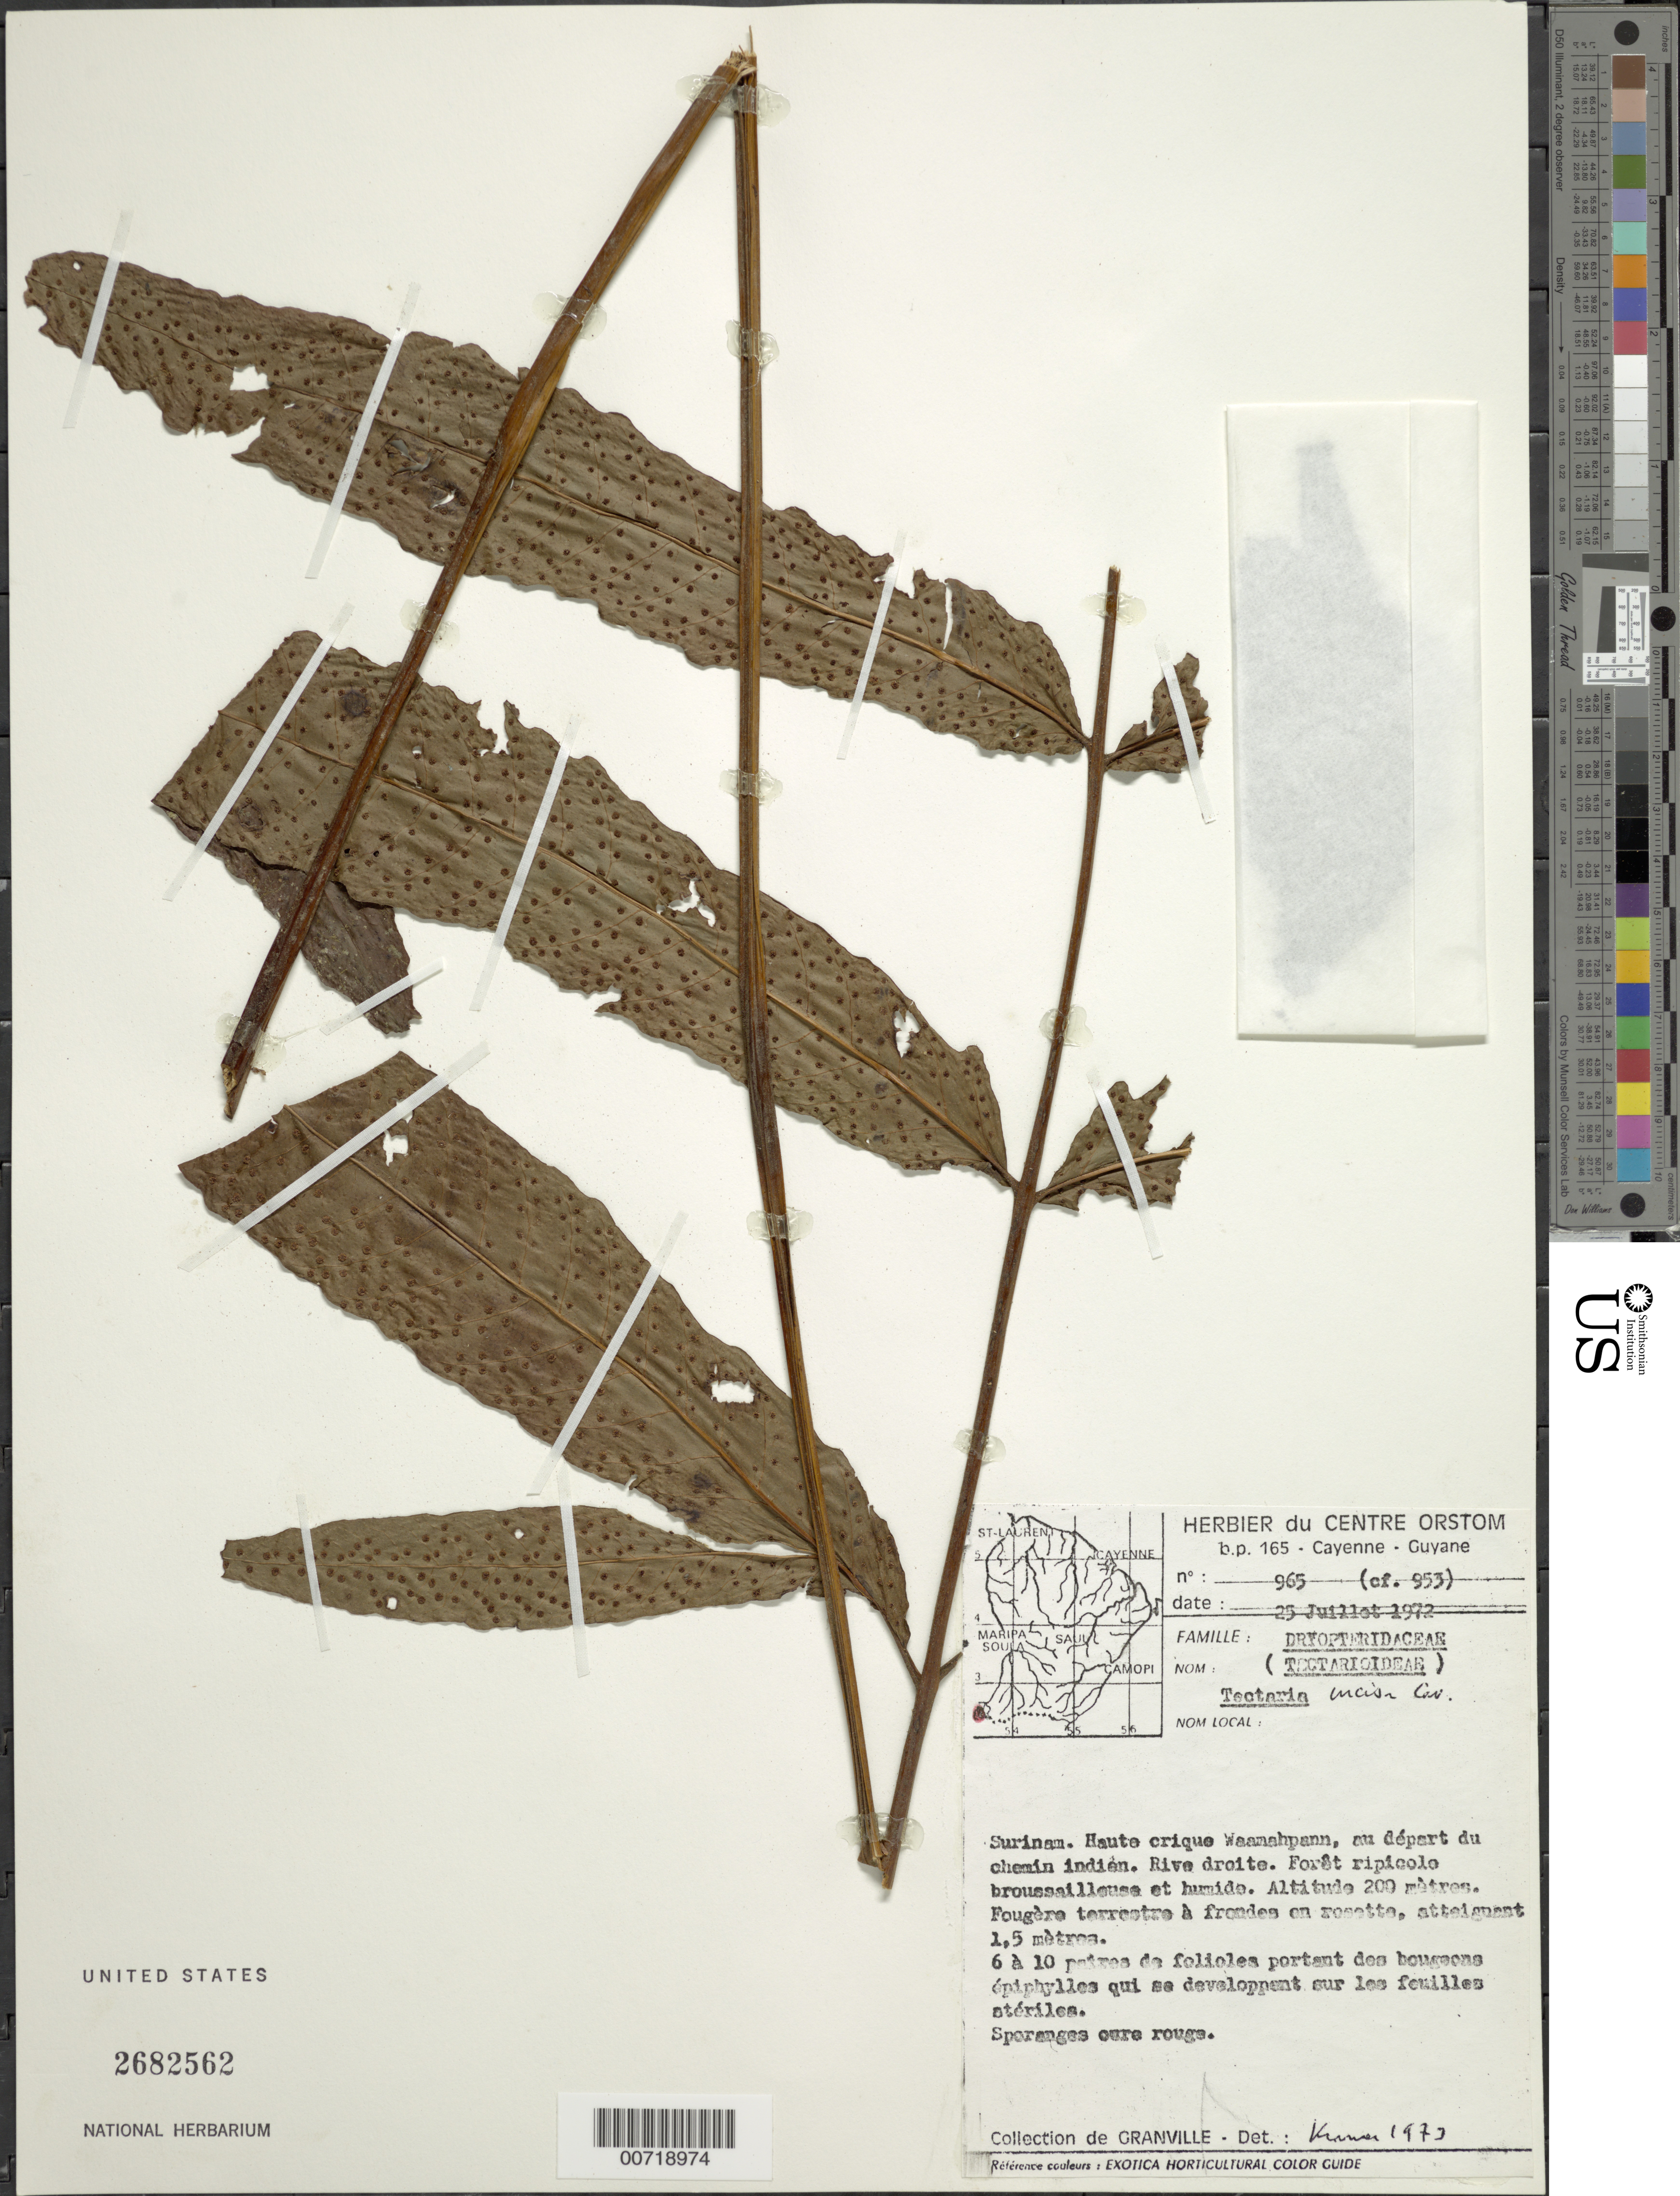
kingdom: Plantae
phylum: Tracheophyta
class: Polypodiopsida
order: Polypodiales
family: Tectariaceae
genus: Tectaria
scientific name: Tectaria incisa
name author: Cav.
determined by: Kramer, K. U.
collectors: J.-J. de Granville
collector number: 965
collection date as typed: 25-Jul-72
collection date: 1972-07-25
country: Suriname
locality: Crique Ouaremapann, affl. of Itany R.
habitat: Forêt ripicole broussailleuse et humide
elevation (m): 200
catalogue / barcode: US 2682562